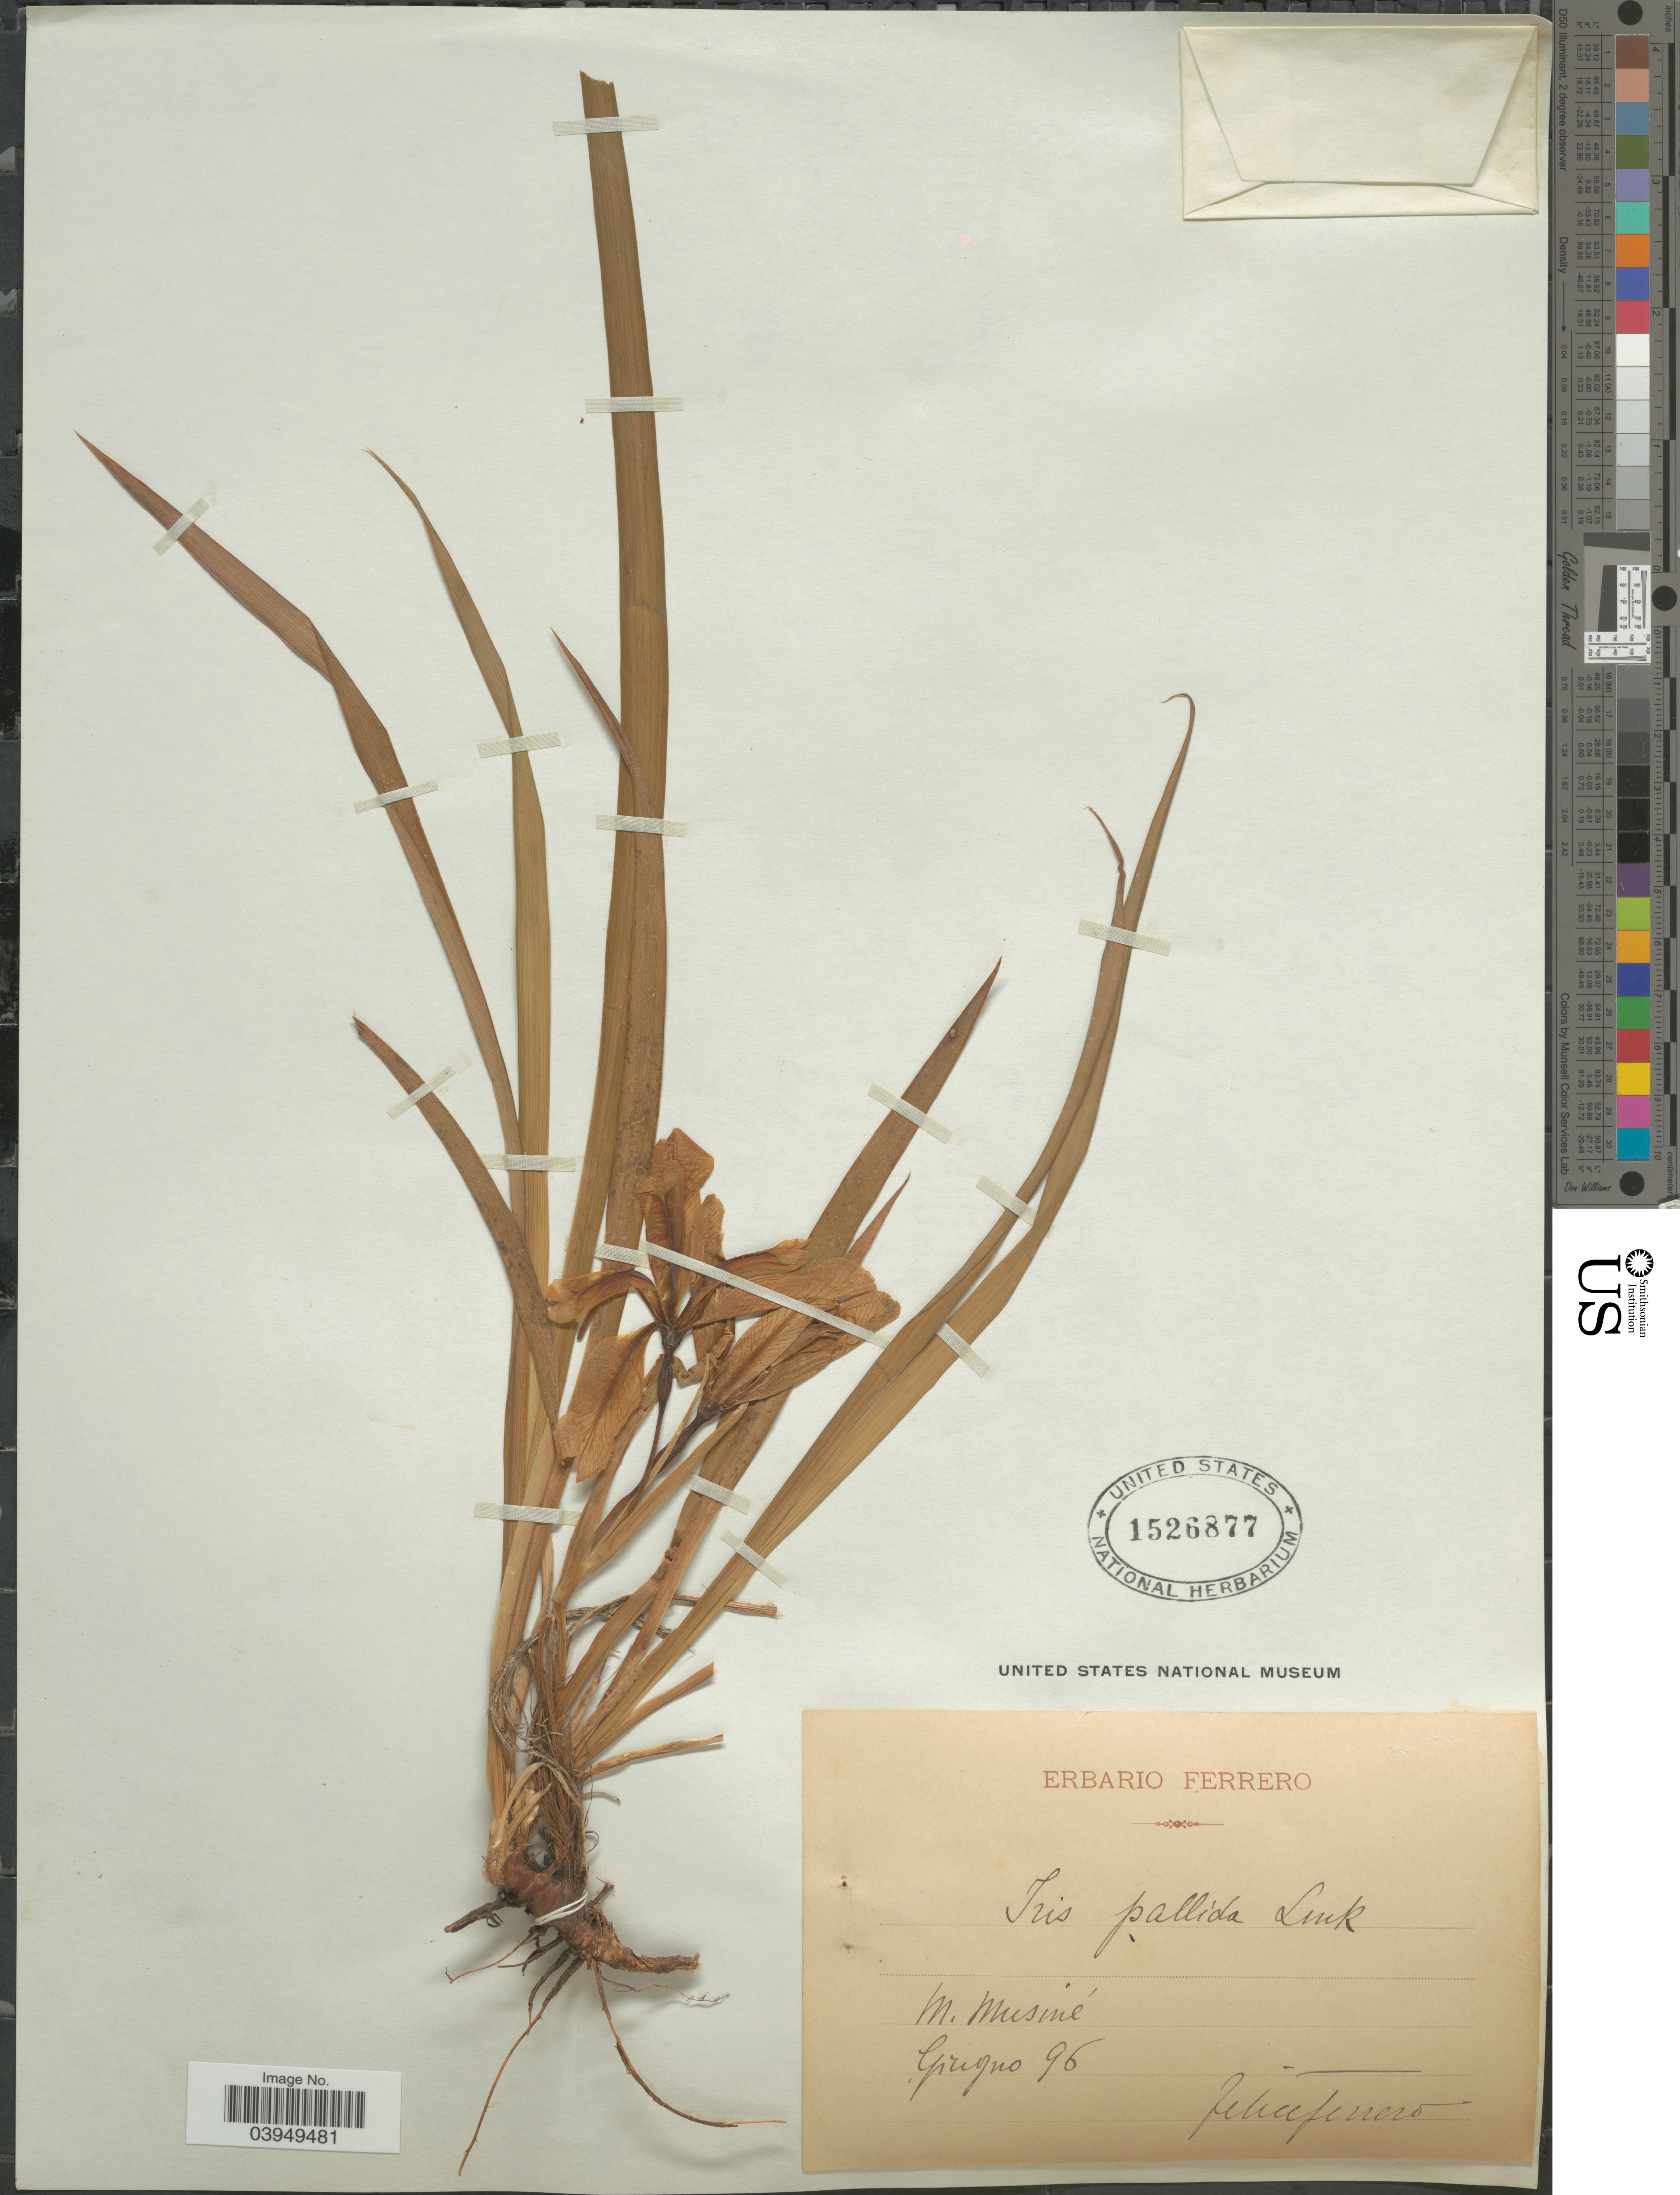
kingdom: Plantae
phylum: Tracheophyta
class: Liliopsida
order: Asparagales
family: Iridaceae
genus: Iris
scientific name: Iris pallida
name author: Lam.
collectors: F. Ferrero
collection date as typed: Transcribed d/m/y: /6/96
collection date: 1896-06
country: Italy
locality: M. Musiné.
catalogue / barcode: US 1526877